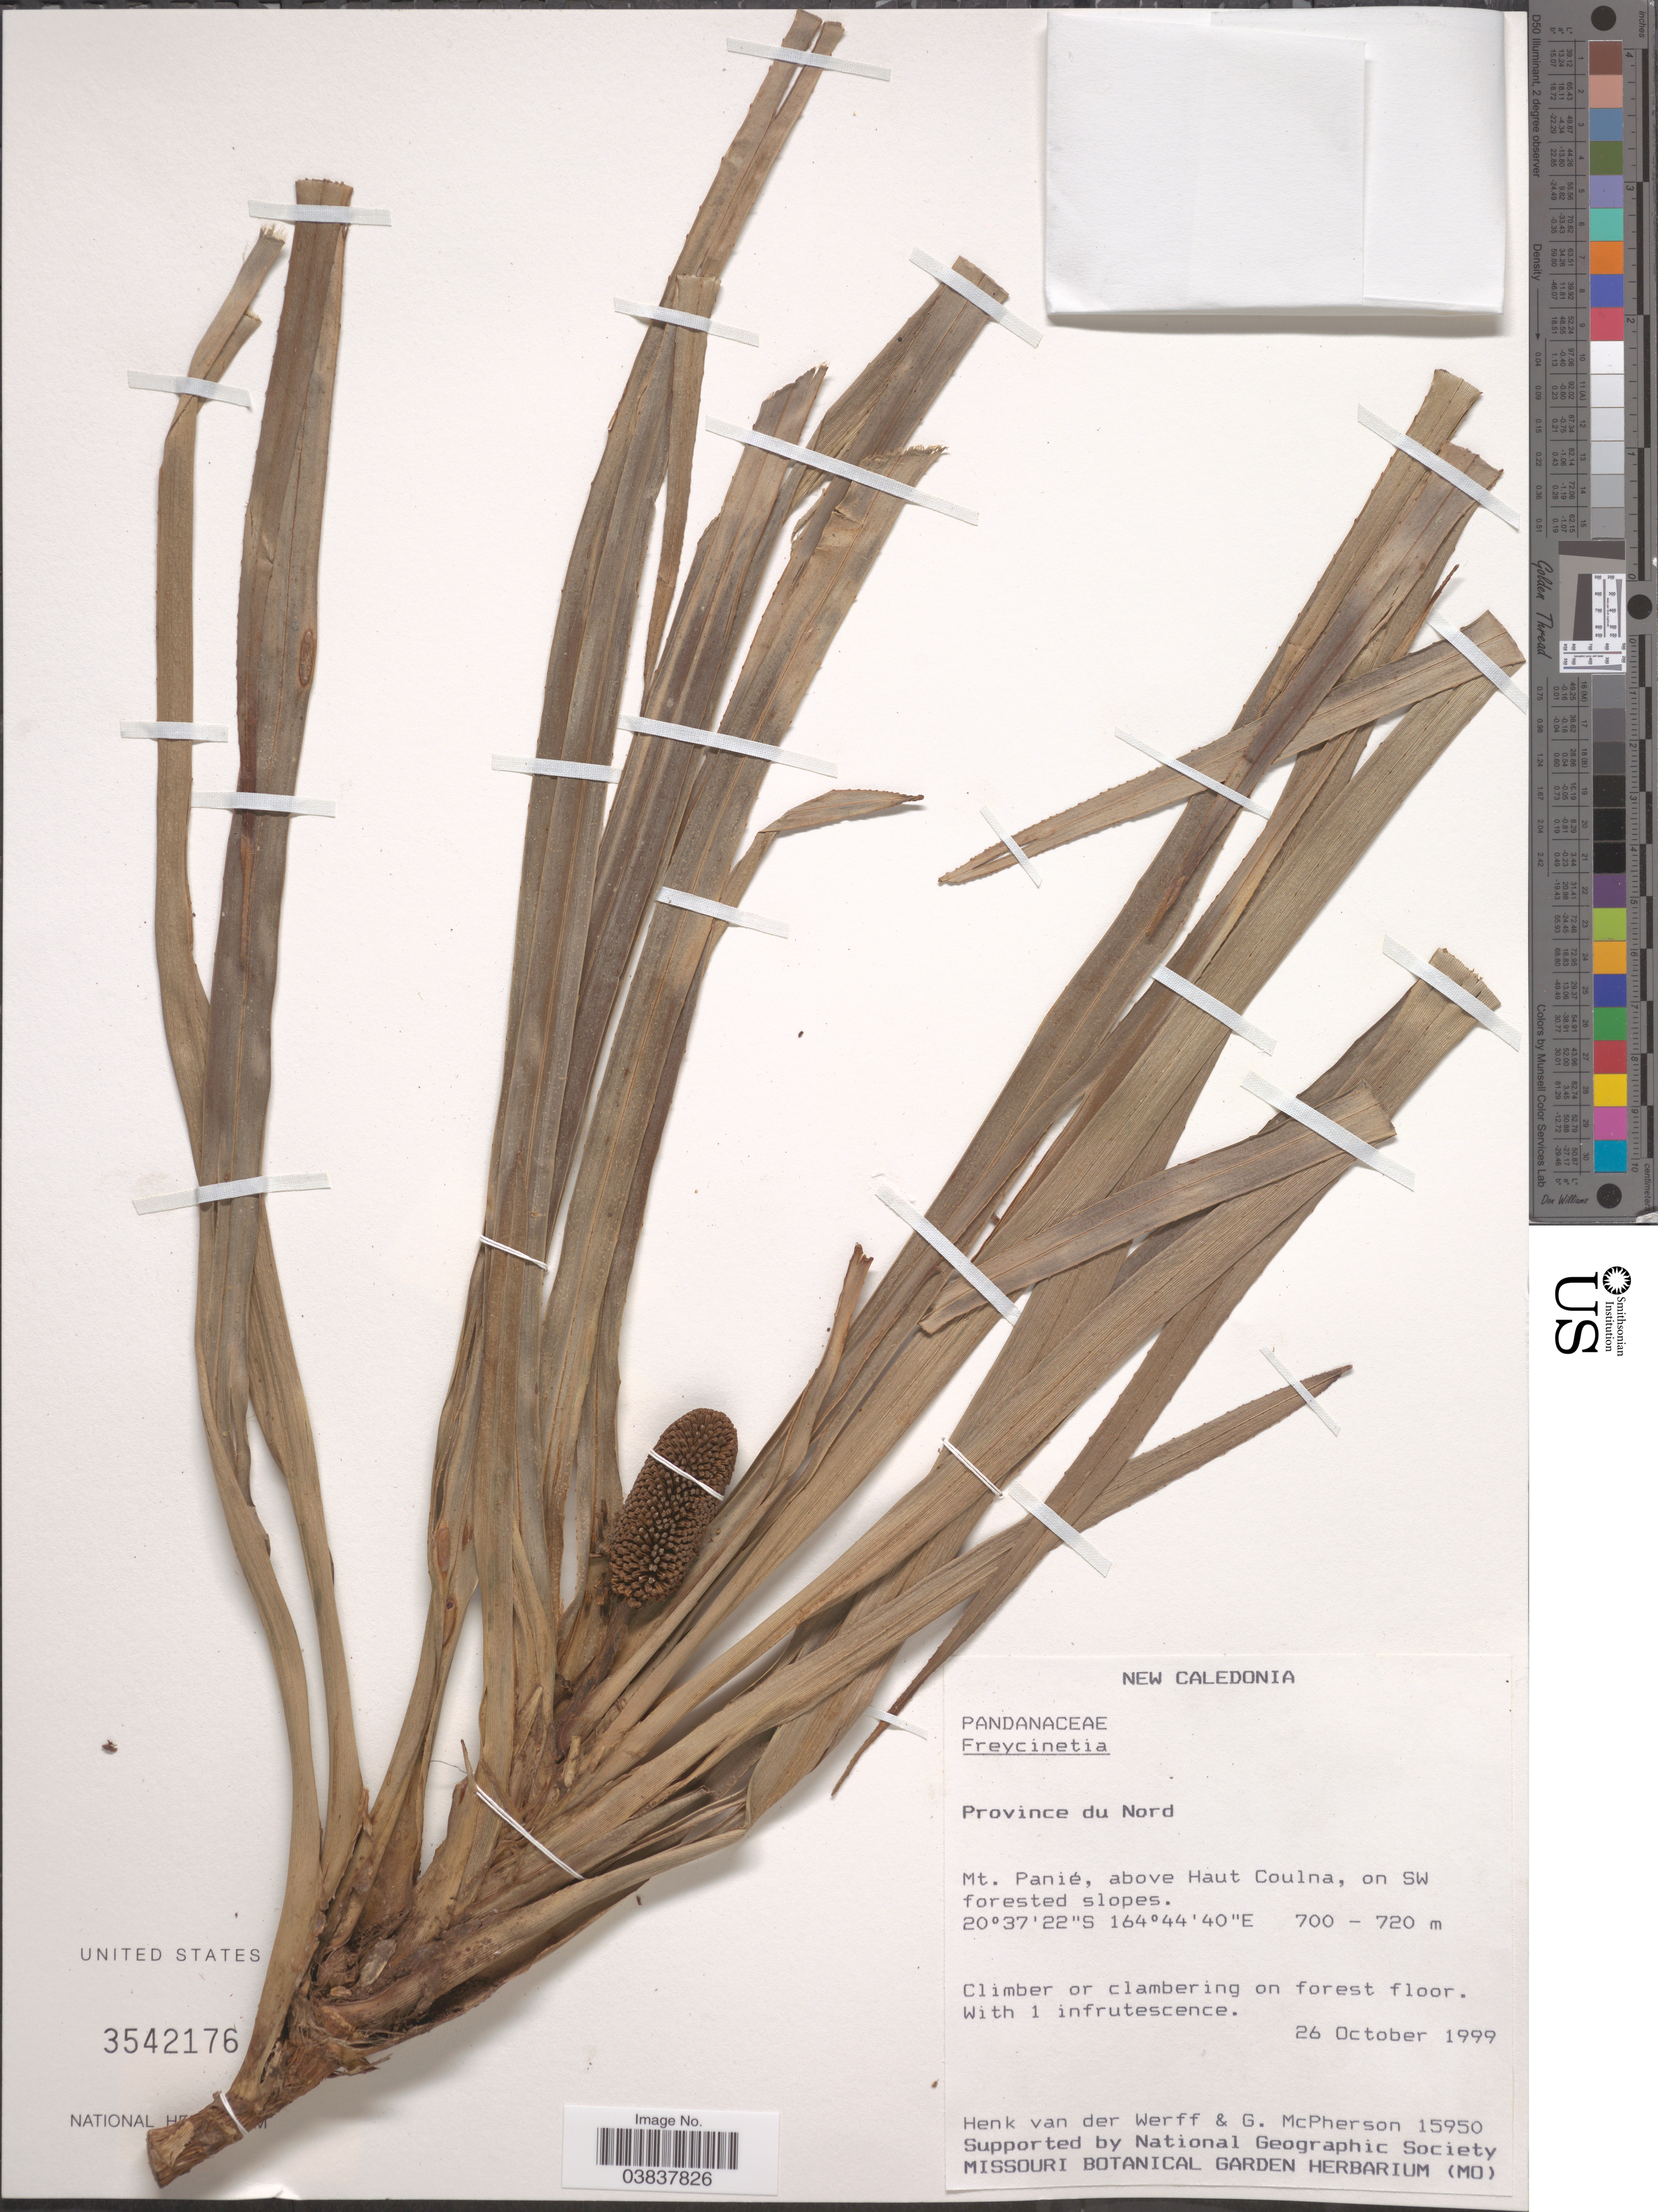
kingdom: Plantae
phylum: Tracheophyta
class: Liliopsida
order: Pandanales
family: Pandanaceae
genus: Freycinetia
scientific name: Freycinetia sp.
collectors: H. van der Werff & G. McPherson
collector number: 15950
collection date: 1999-10-26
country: New Caledonia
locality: Province du Nord. Mt. Panié, above Haut Coulna, on SW forested slopes.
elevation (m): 700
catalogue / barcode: US 3542176